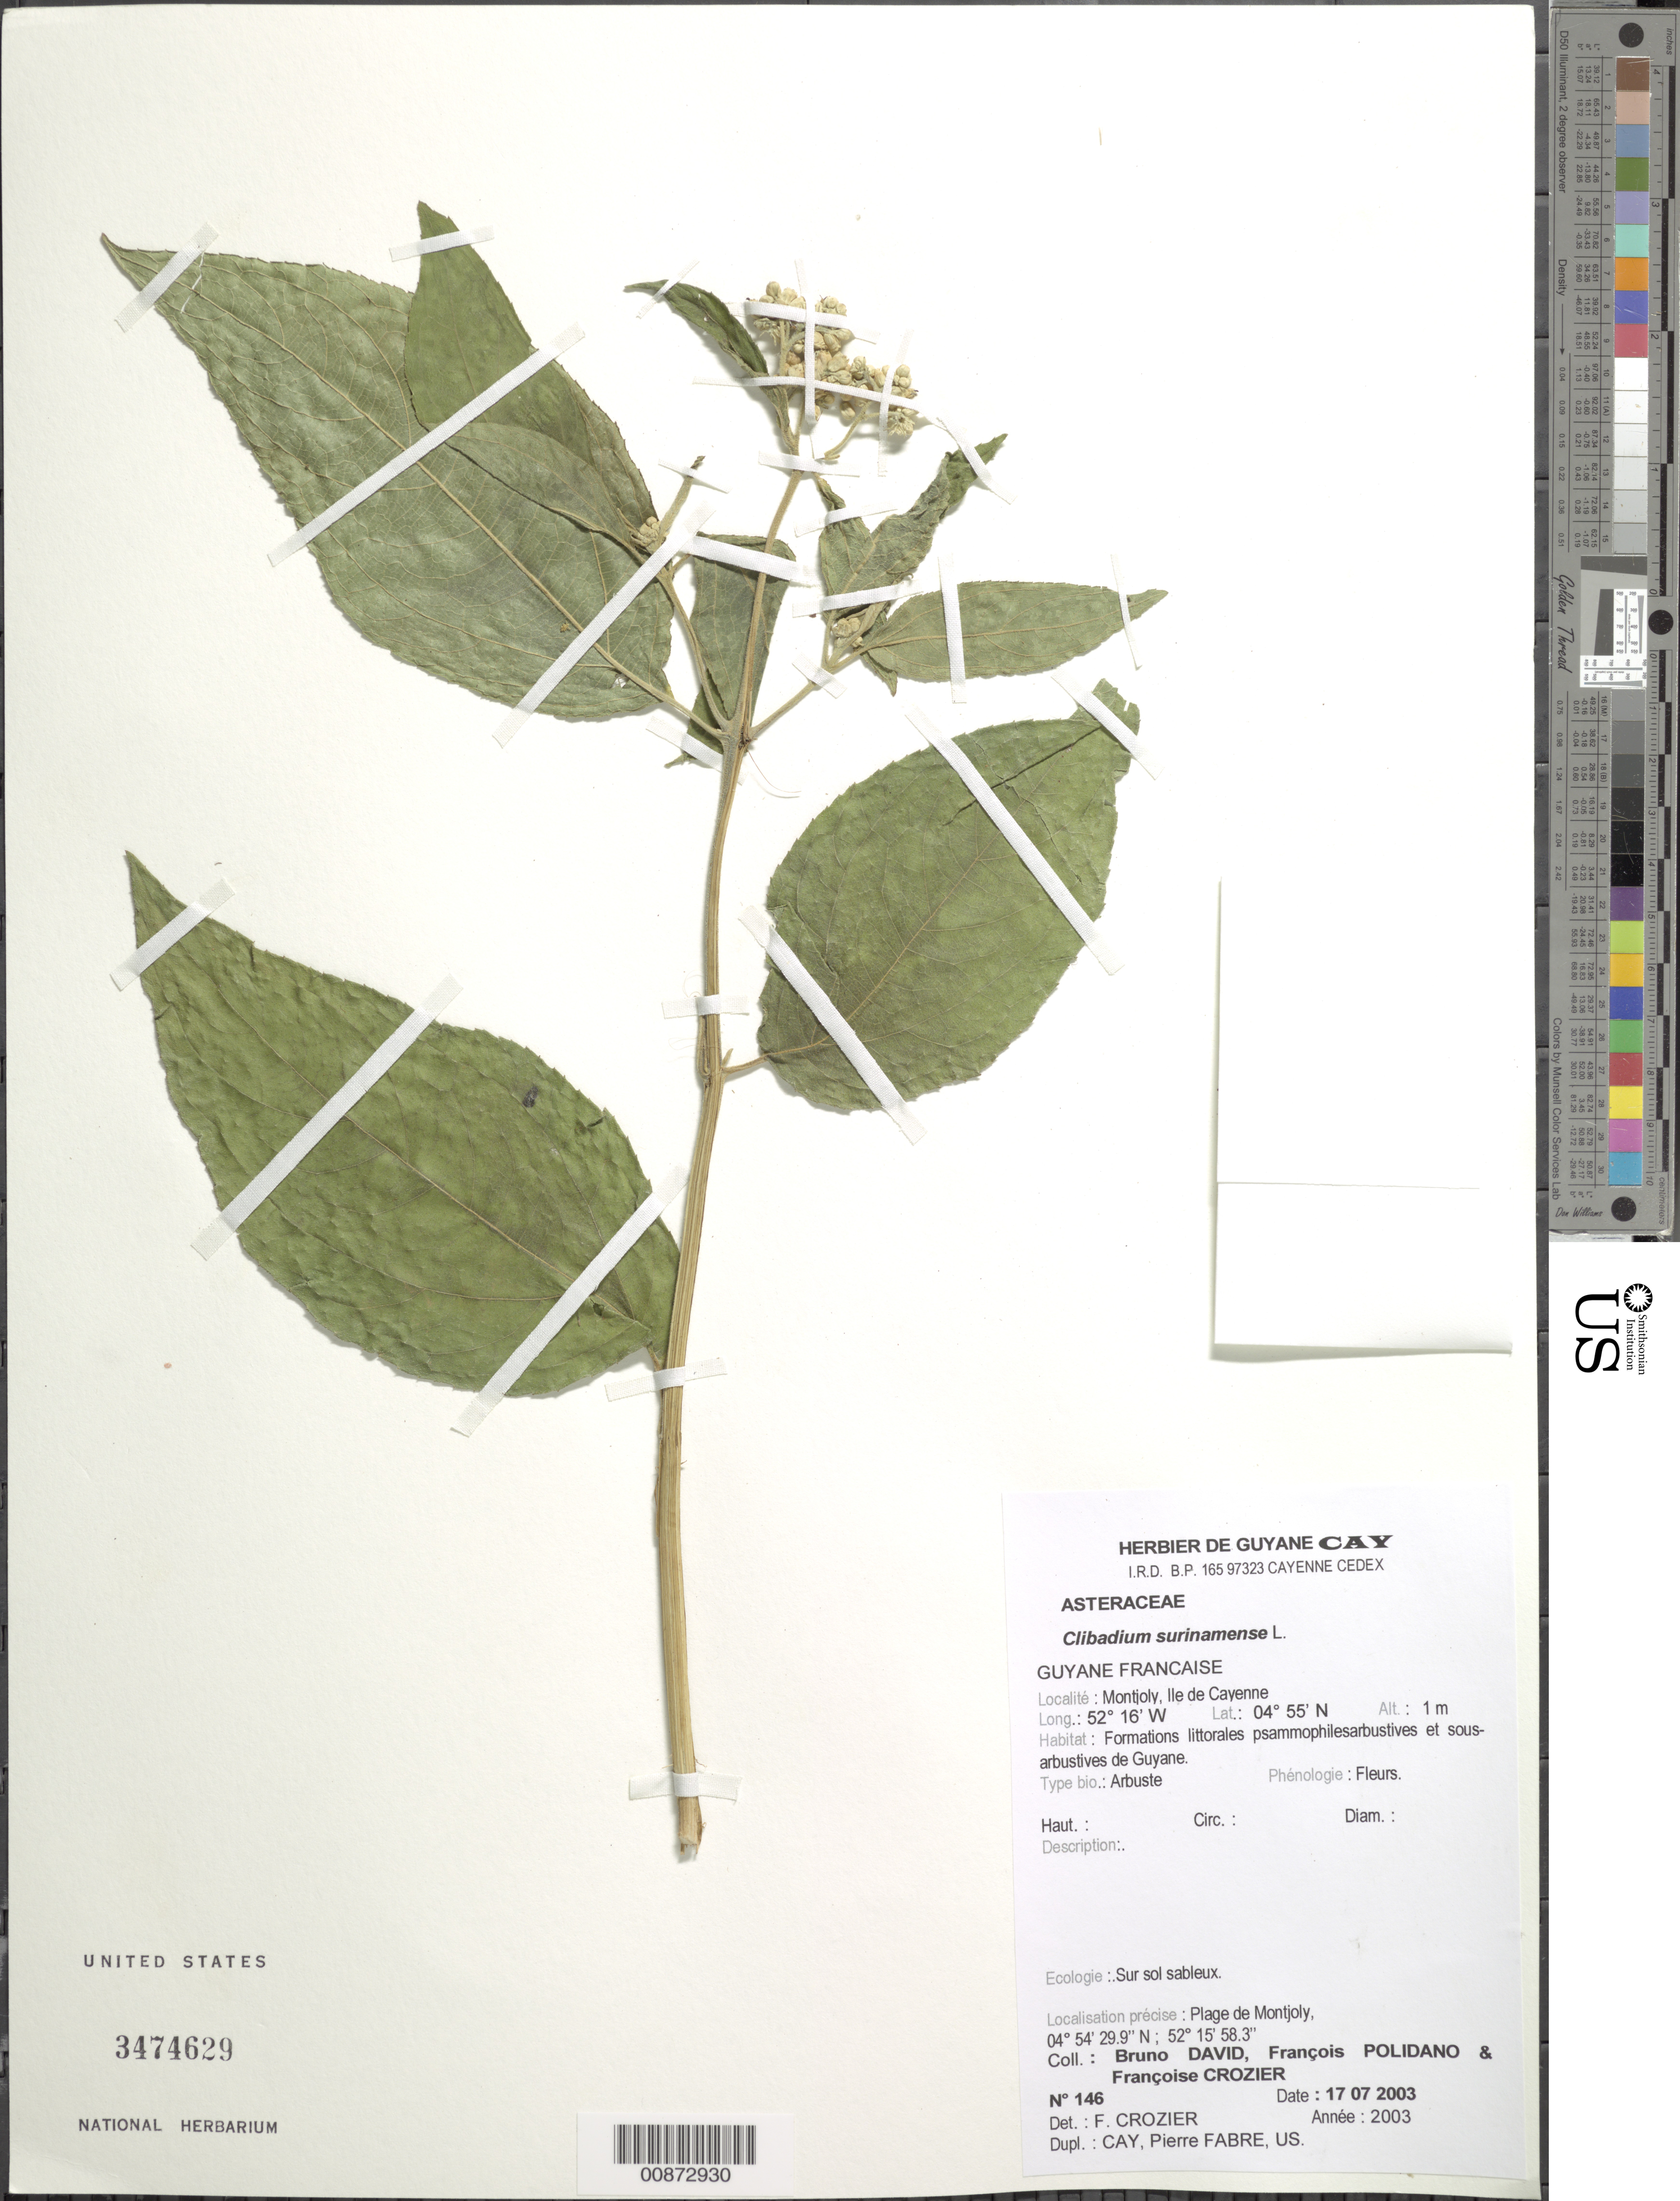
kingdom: Plantae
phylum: Tracheophyta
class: Magnoliopsida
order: Asterales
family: Asteraceae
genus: Clibadium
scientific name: Clibadium surinamense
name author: L.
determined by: Crozier, F.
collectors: B. David, F. Polidano & F. Crozier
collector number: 146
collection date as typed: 17-Jul-03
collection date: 2003-07-17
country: French Guiana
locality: Montjoly, Ile de Cayenne; Plage de Montjoly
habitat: Formations littorales psammophilesarbustives et sous-arbustives; sur sol sableux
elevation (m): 1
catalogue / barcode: US 3474629